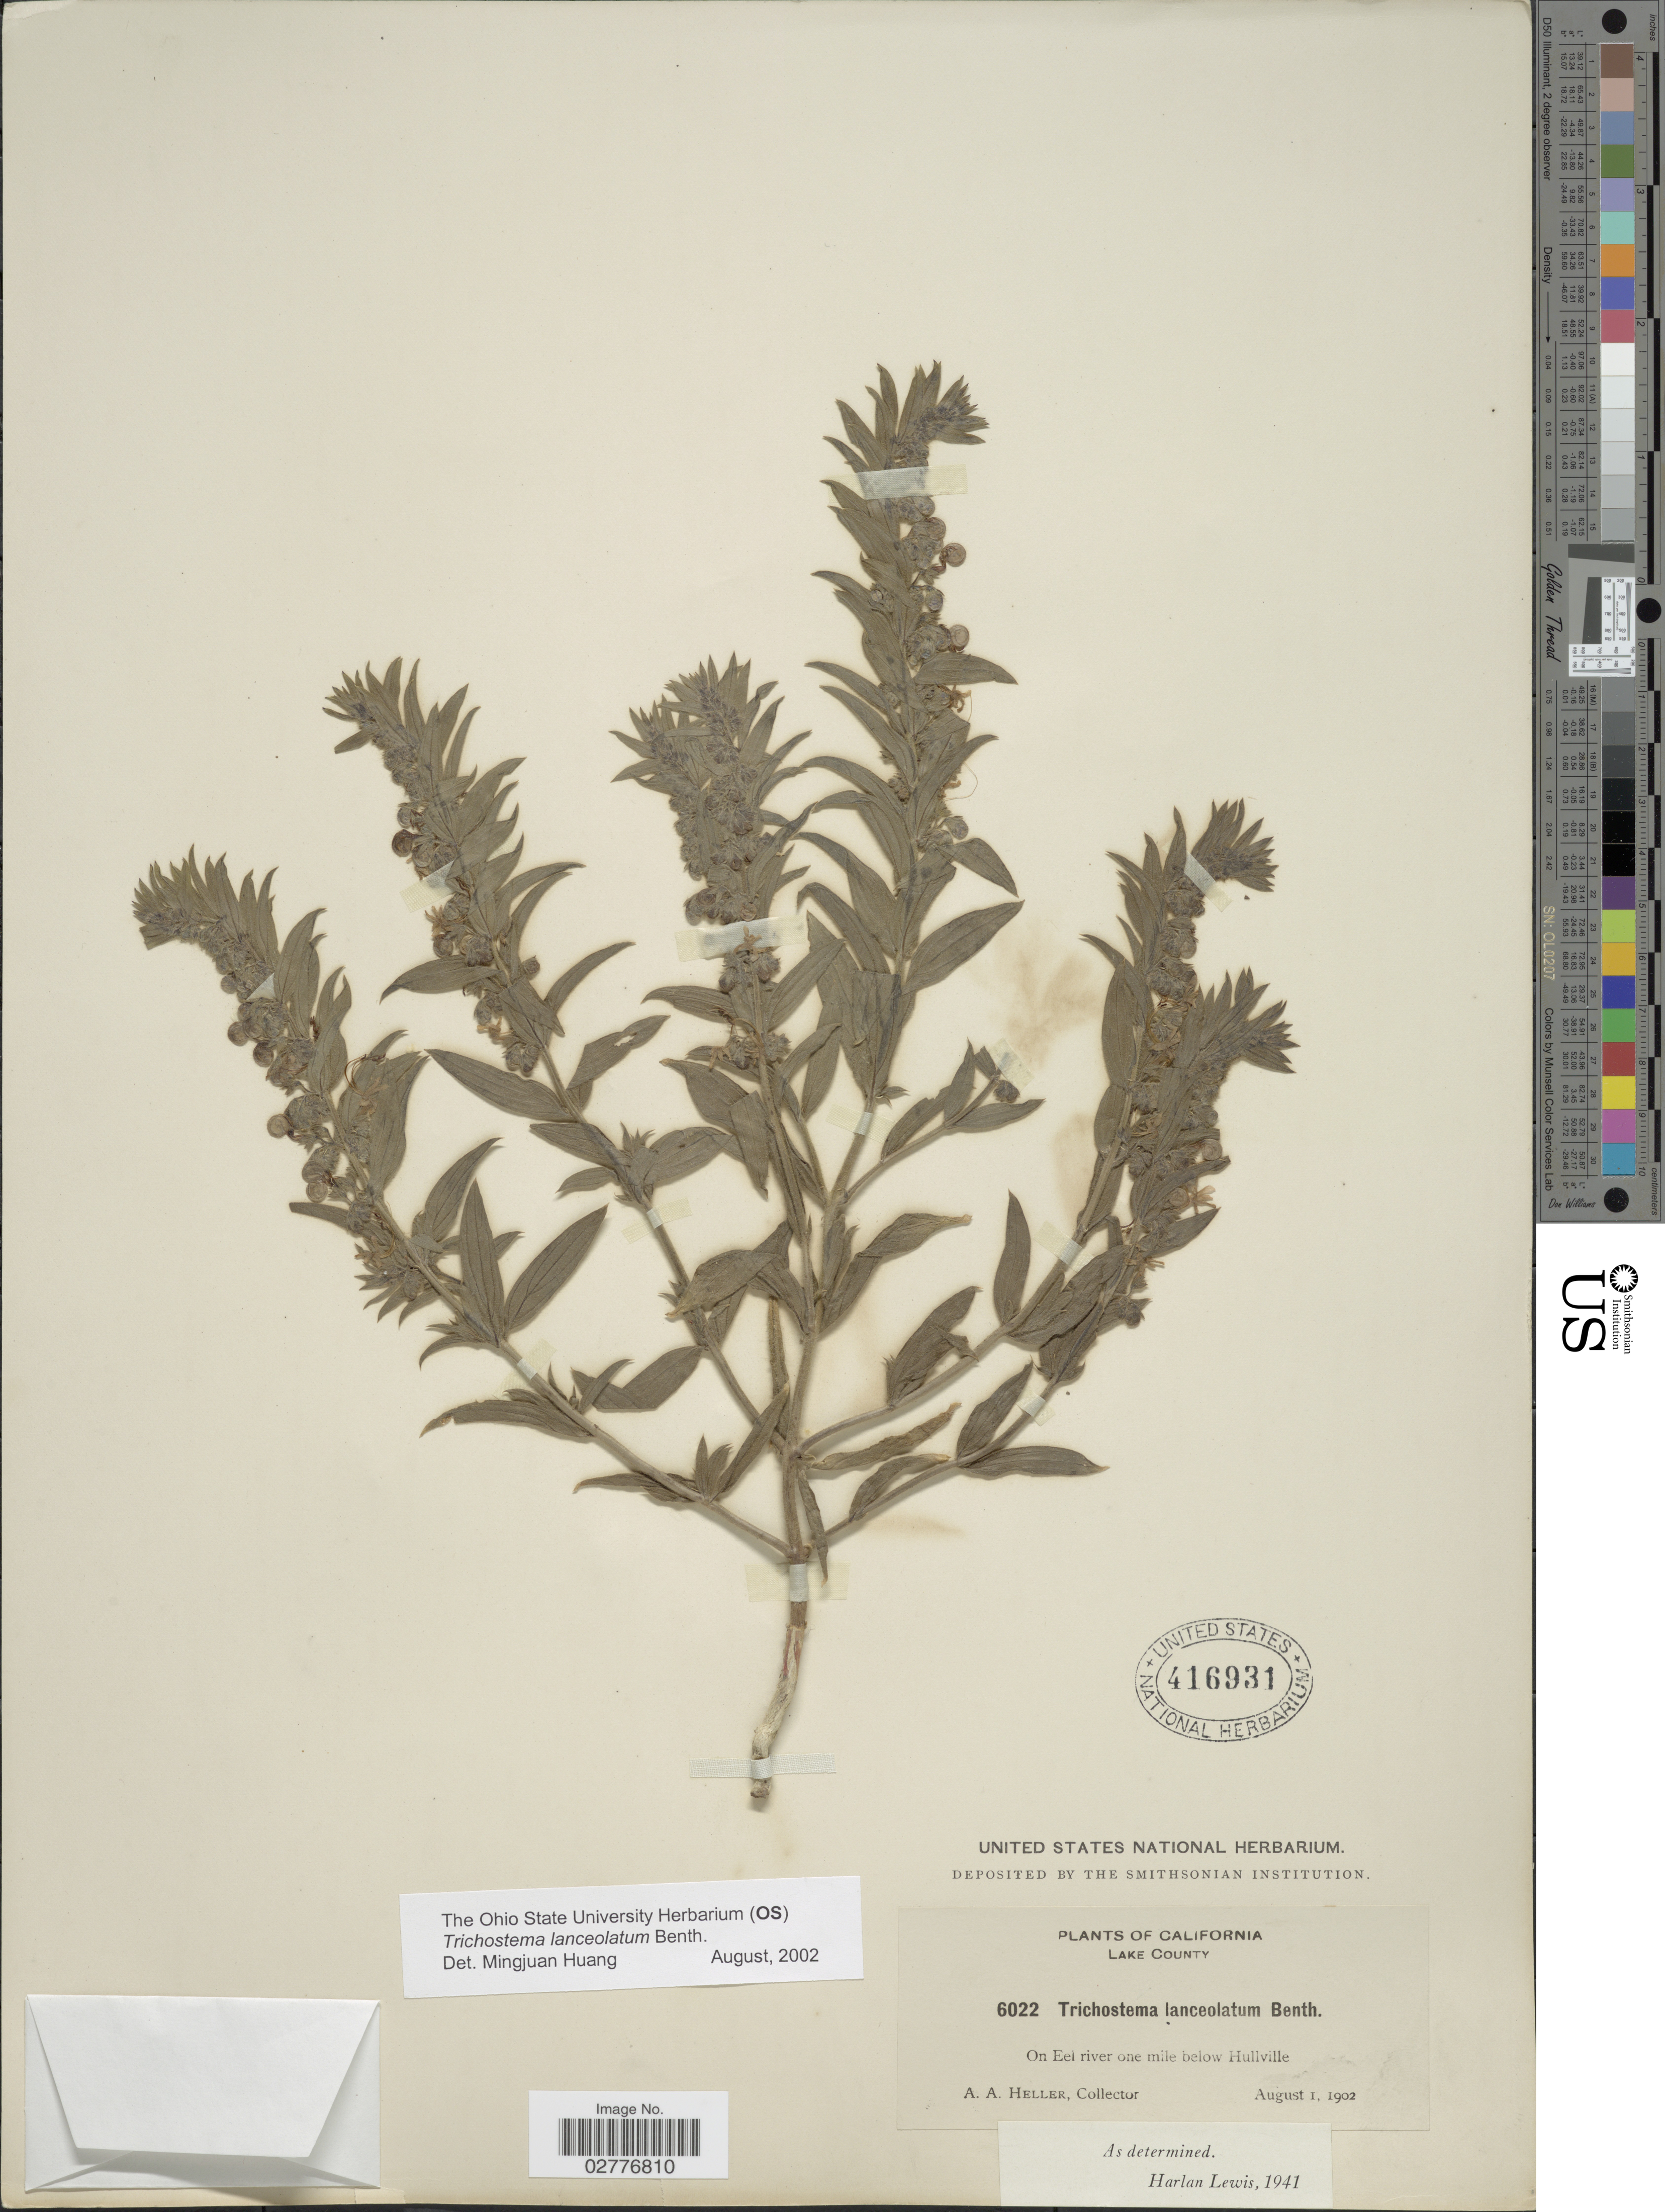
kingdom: Plantae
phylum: Tracheophyta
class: Magnoliopsida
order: Lamiales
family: Lamiaceae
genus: Trichostema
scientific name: Trichostema lanceolatum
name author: Benth.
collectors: A. A. Heller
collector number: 6022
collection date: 1902-08-01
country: United States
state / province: California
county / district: Lake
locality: Lake County. On Eel river one mile below Hullville.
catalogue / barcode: US 416931